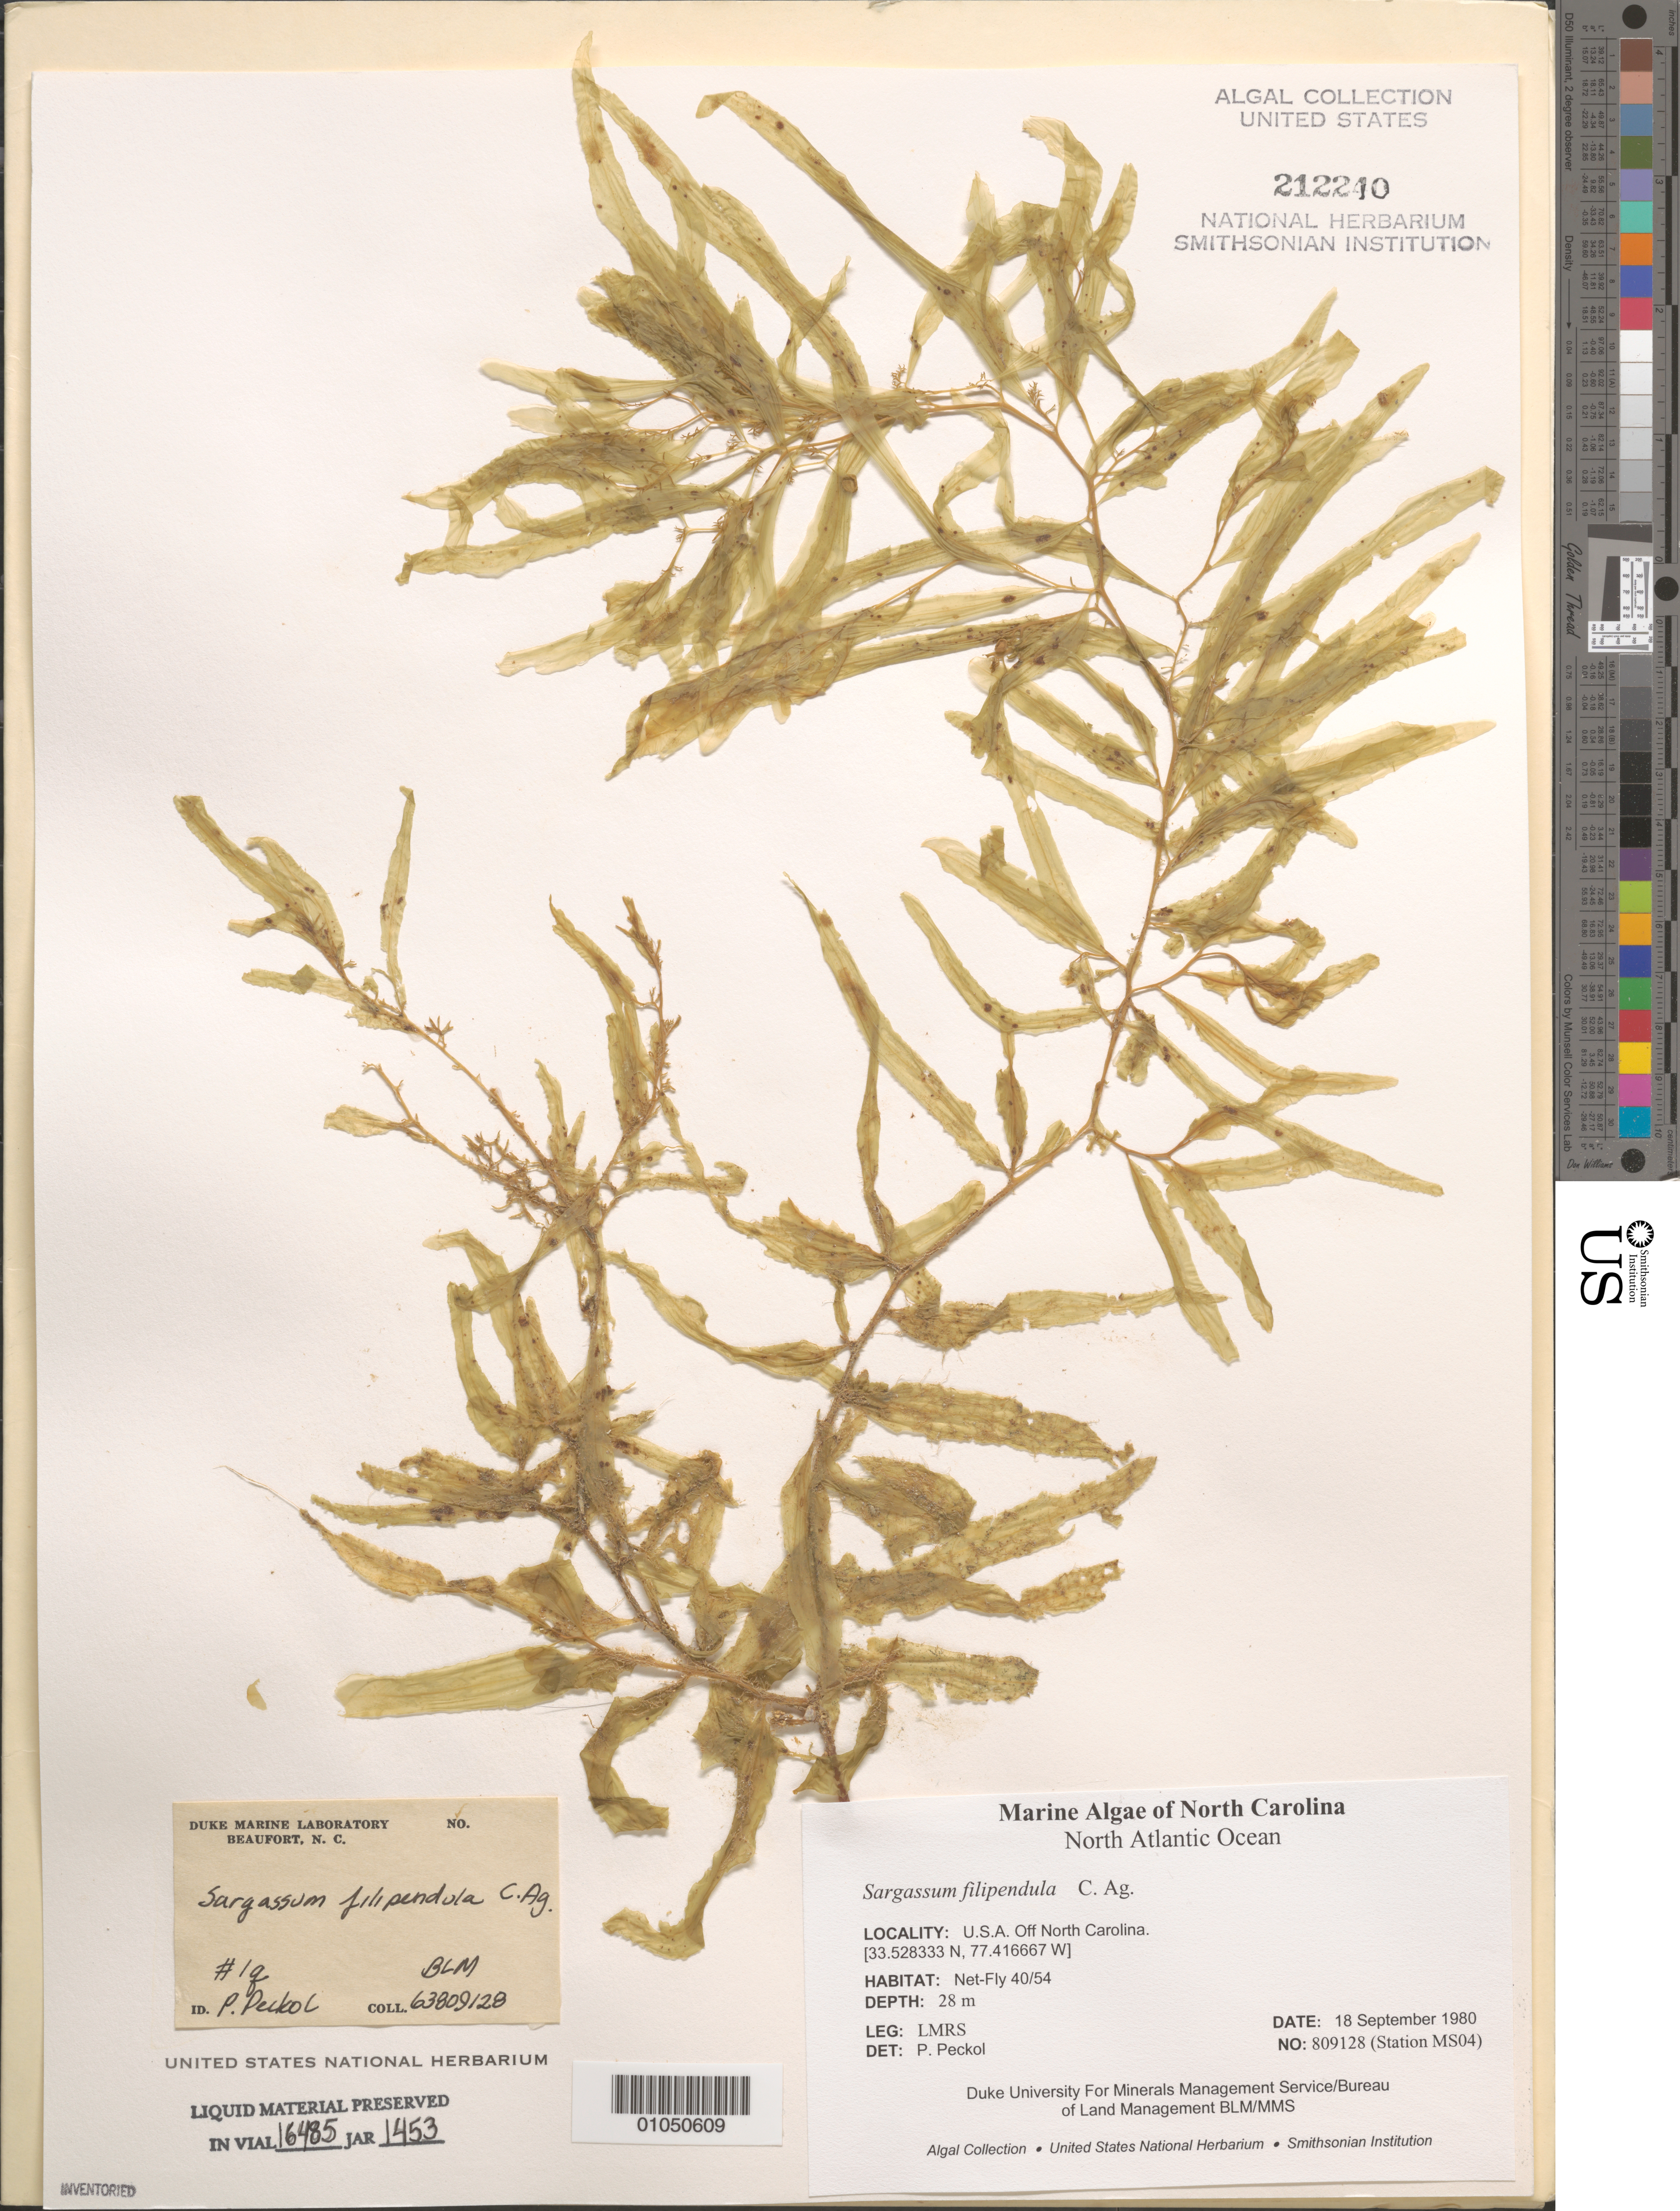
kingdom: Chromista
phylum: Ochrophyta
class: Phaeophyceae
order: Fucales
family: Sargassaceae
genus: Sargassum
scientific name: Sargassum filipendula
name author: C. Agardh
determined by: Peckol, P.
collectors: LMRS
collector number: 809128 Station MS04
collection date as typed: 18 Sep 1980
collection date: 1980-09-18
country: United States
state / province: North Carolina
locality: North Atlantic Ocean off North Carolina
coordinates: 33.528333 N, 77.416667 W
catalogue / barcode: US 212240